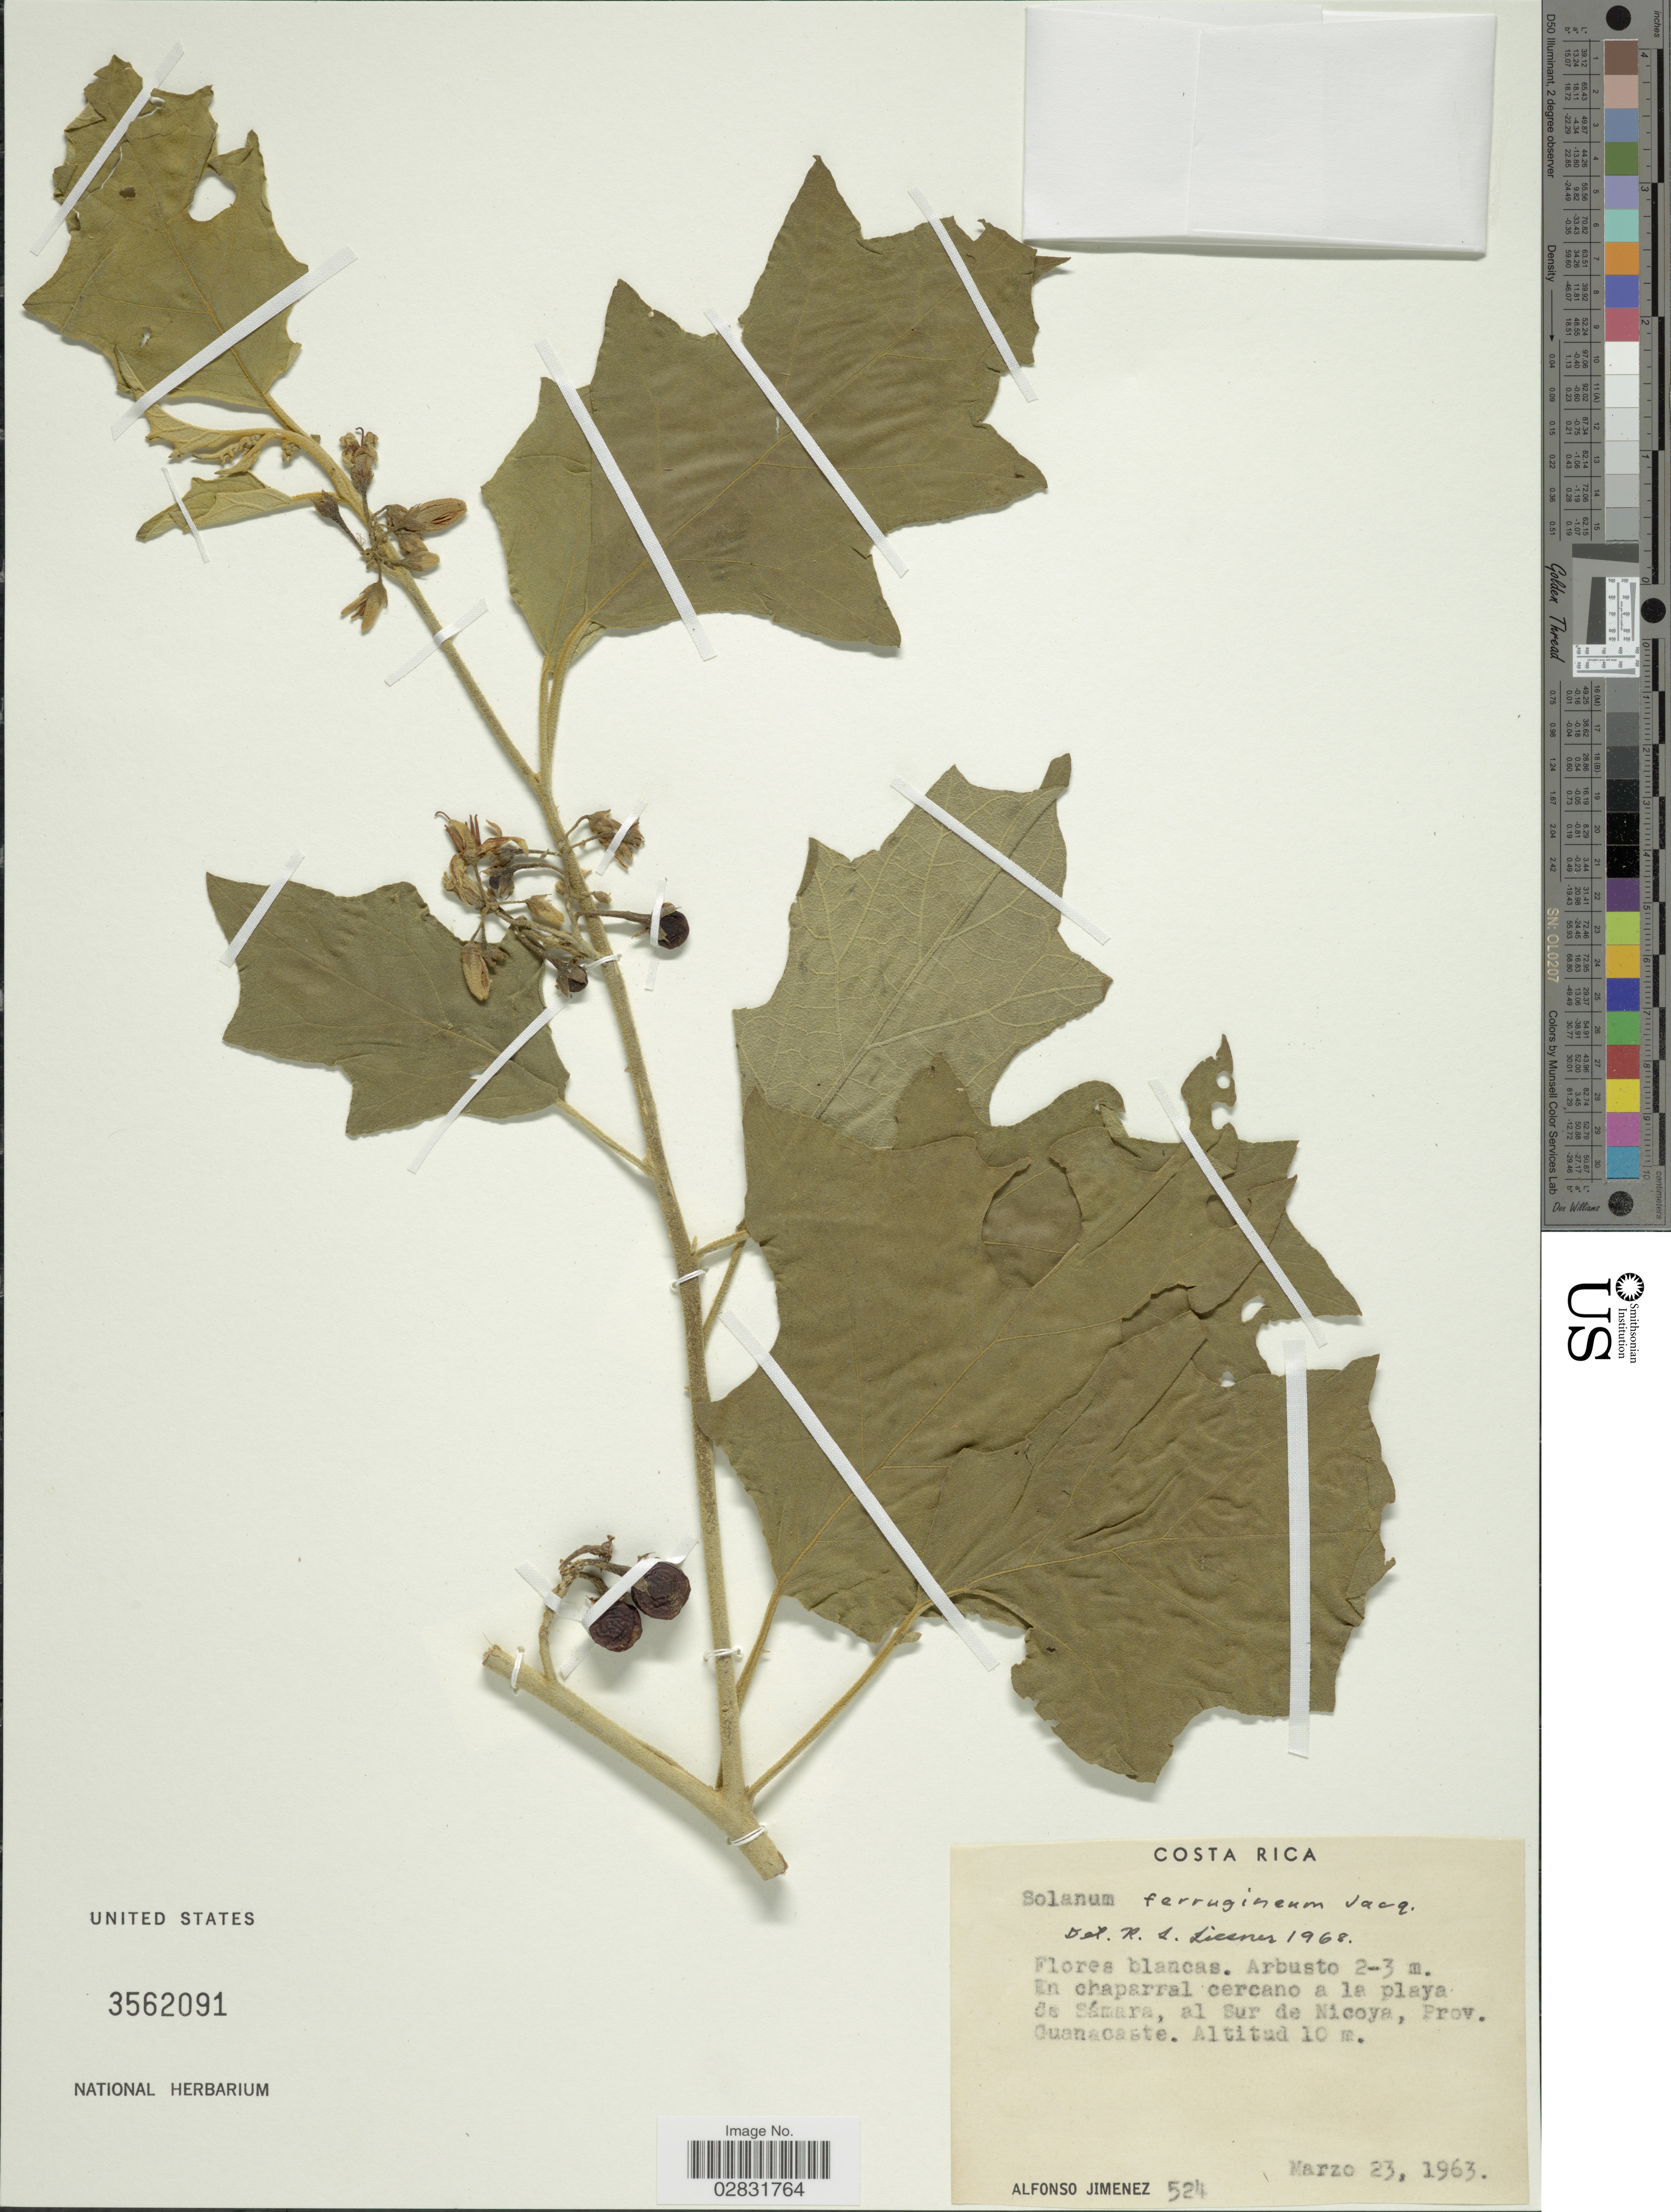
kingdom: Plantae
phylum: Tracheophyta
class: Magnoliopsida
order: Solanales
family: Solanaceae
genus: Solanum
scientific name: Solanum ferrugineum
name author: Jacq.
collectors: A. Jiménez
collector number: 524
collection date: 1963-03-23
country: Costa Rica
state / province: Guanacaste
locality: En chaparral cercano a la playa de Sámara, al Sur de Nicoya.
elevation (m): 10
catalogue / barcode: US 3562091